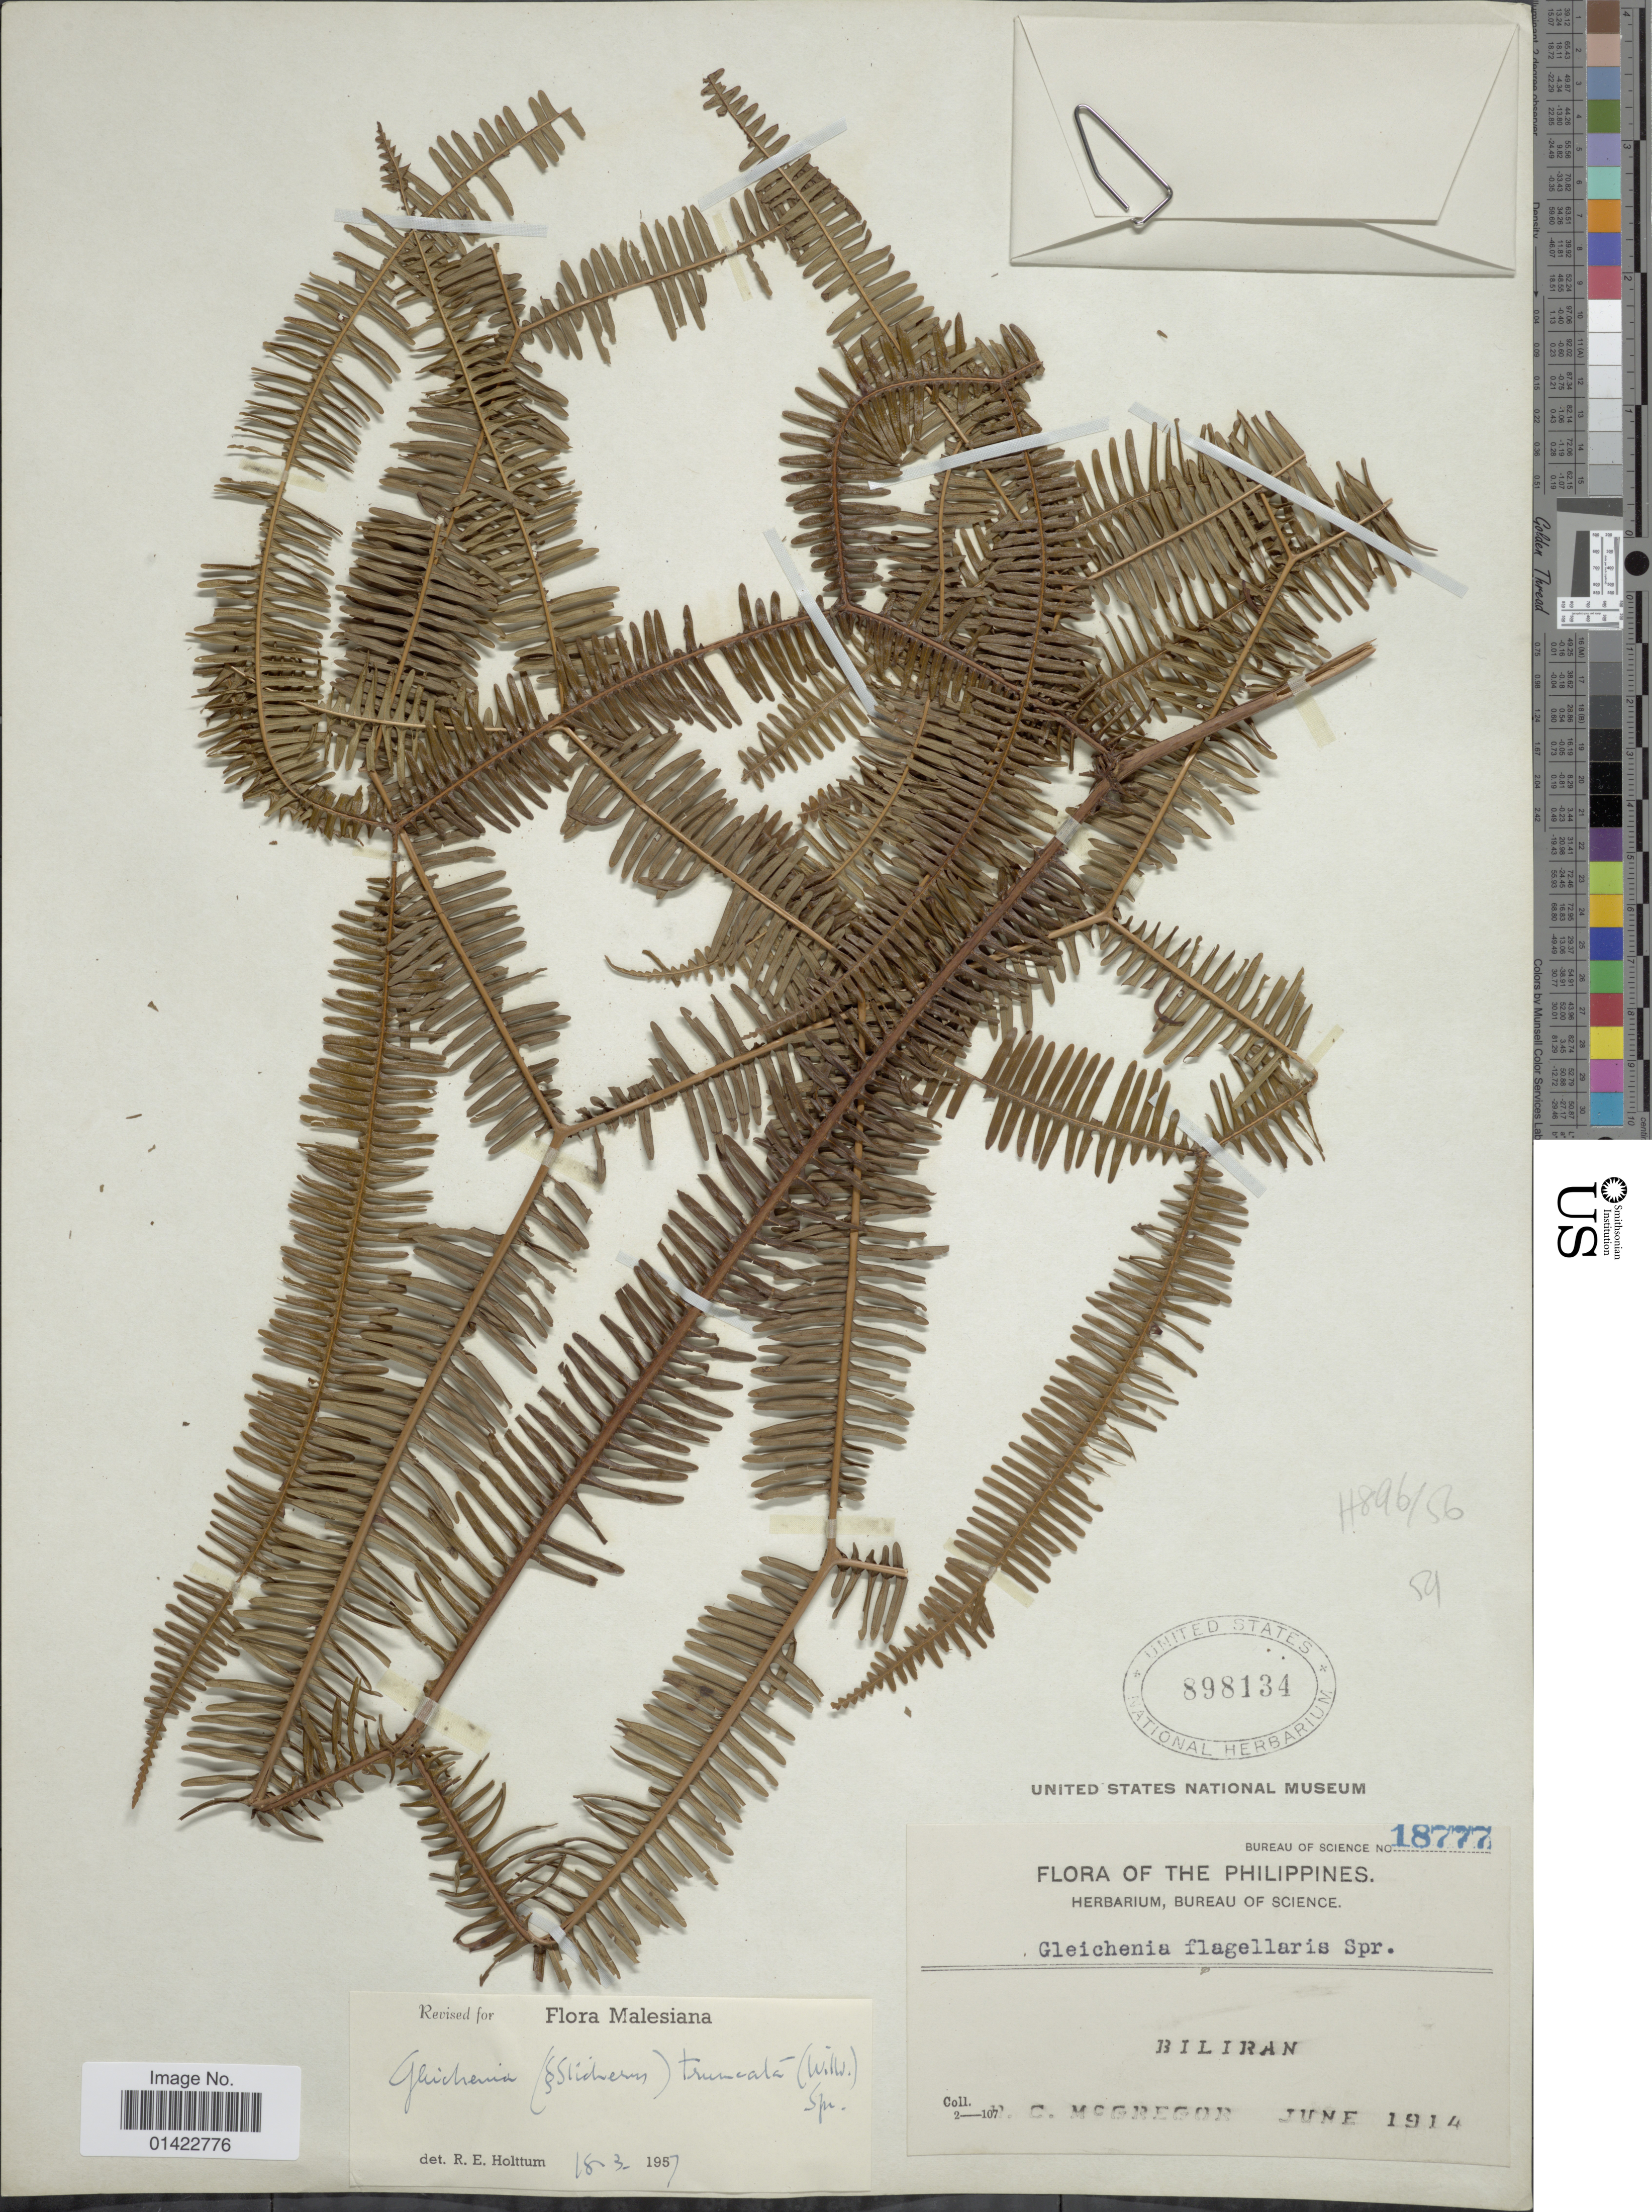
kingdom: Plantae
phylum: Tracheophyta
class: Polypodiopsida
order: Gleicheniales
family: Gleicheniaceae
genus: Sticherus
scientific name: Sticherus truncatus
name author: (Willd.) Nakai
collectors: C. McGregor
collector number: Bureau of Science 18777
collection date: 1914-06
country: Philippines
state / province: Eastern Visayas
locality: Biliran.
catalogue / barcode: US 898134